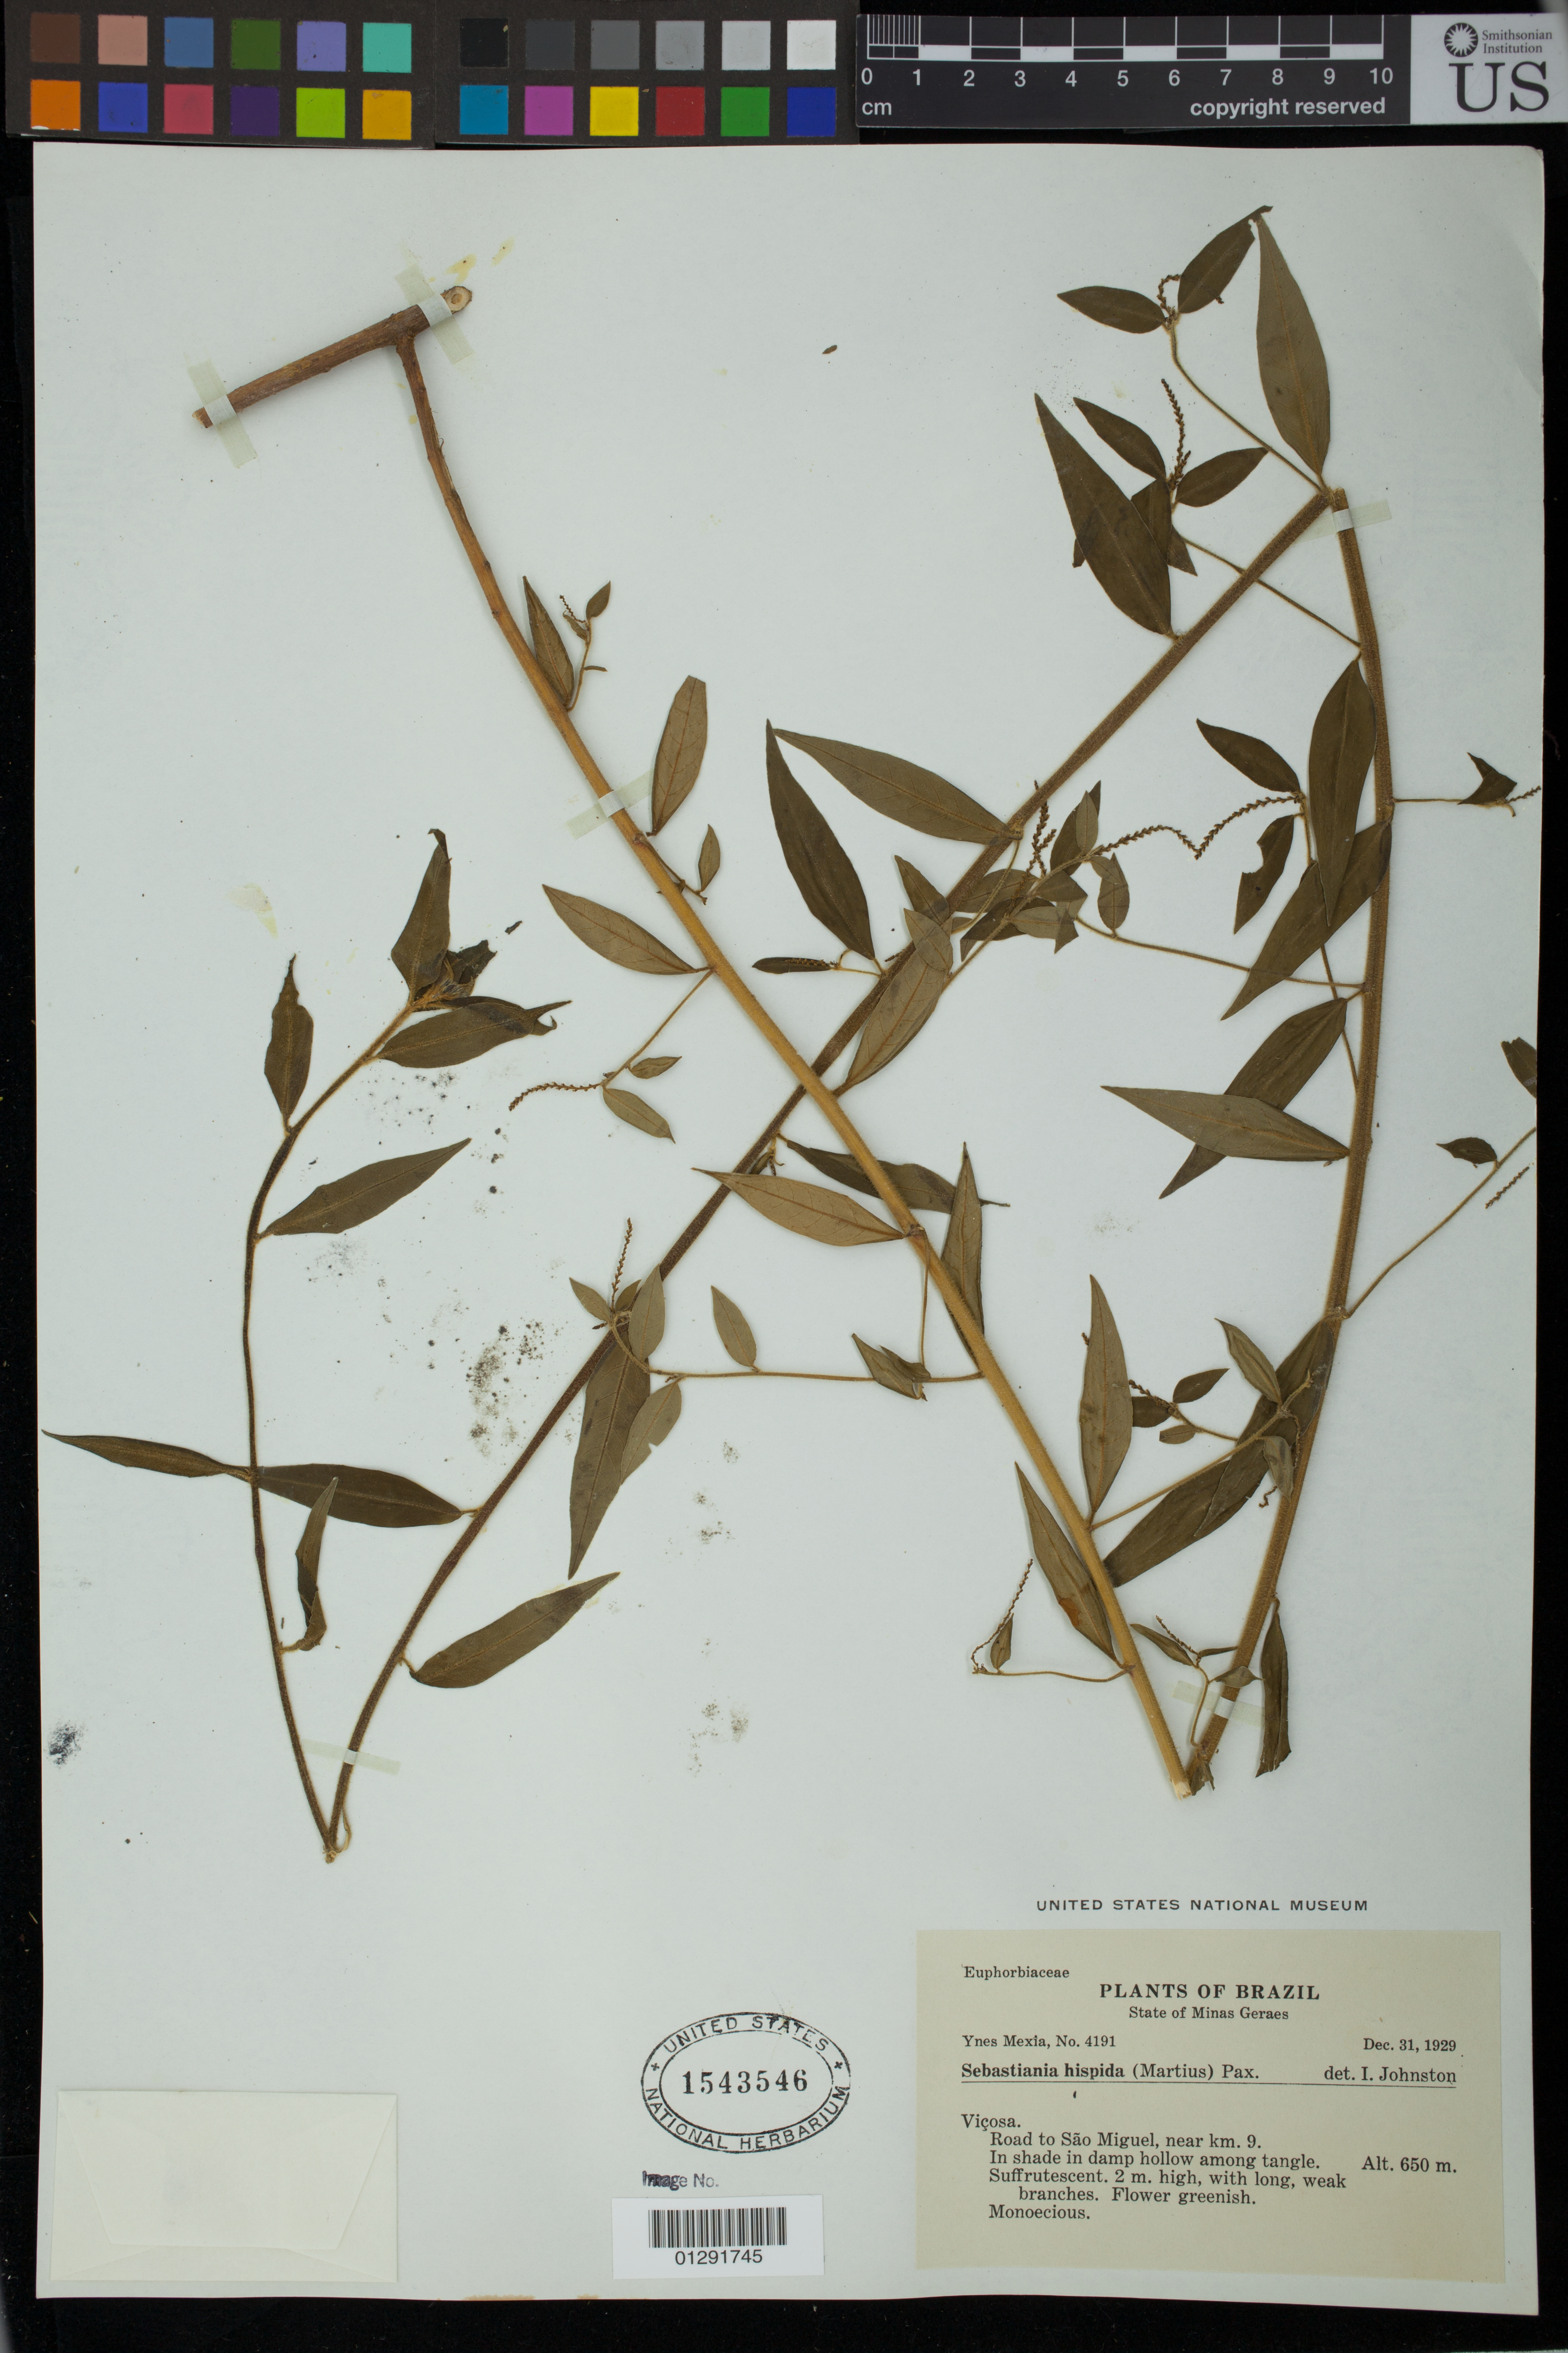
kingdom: Plantae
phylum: Tracheophyta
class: Magnoliopsida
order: Malpighiales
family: Euphorbiaceae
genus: Sebastiania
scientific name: Sebastiania hispida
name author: (Mart.) Pax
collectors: Y. Mexia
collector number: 4191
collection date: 1929-12-31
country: Brazil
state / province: Minas Gerais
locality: Vicosa. Road to Sao Miguel, near km. 9. In shade in damp hollow among tangle.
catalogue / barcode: US 1543546